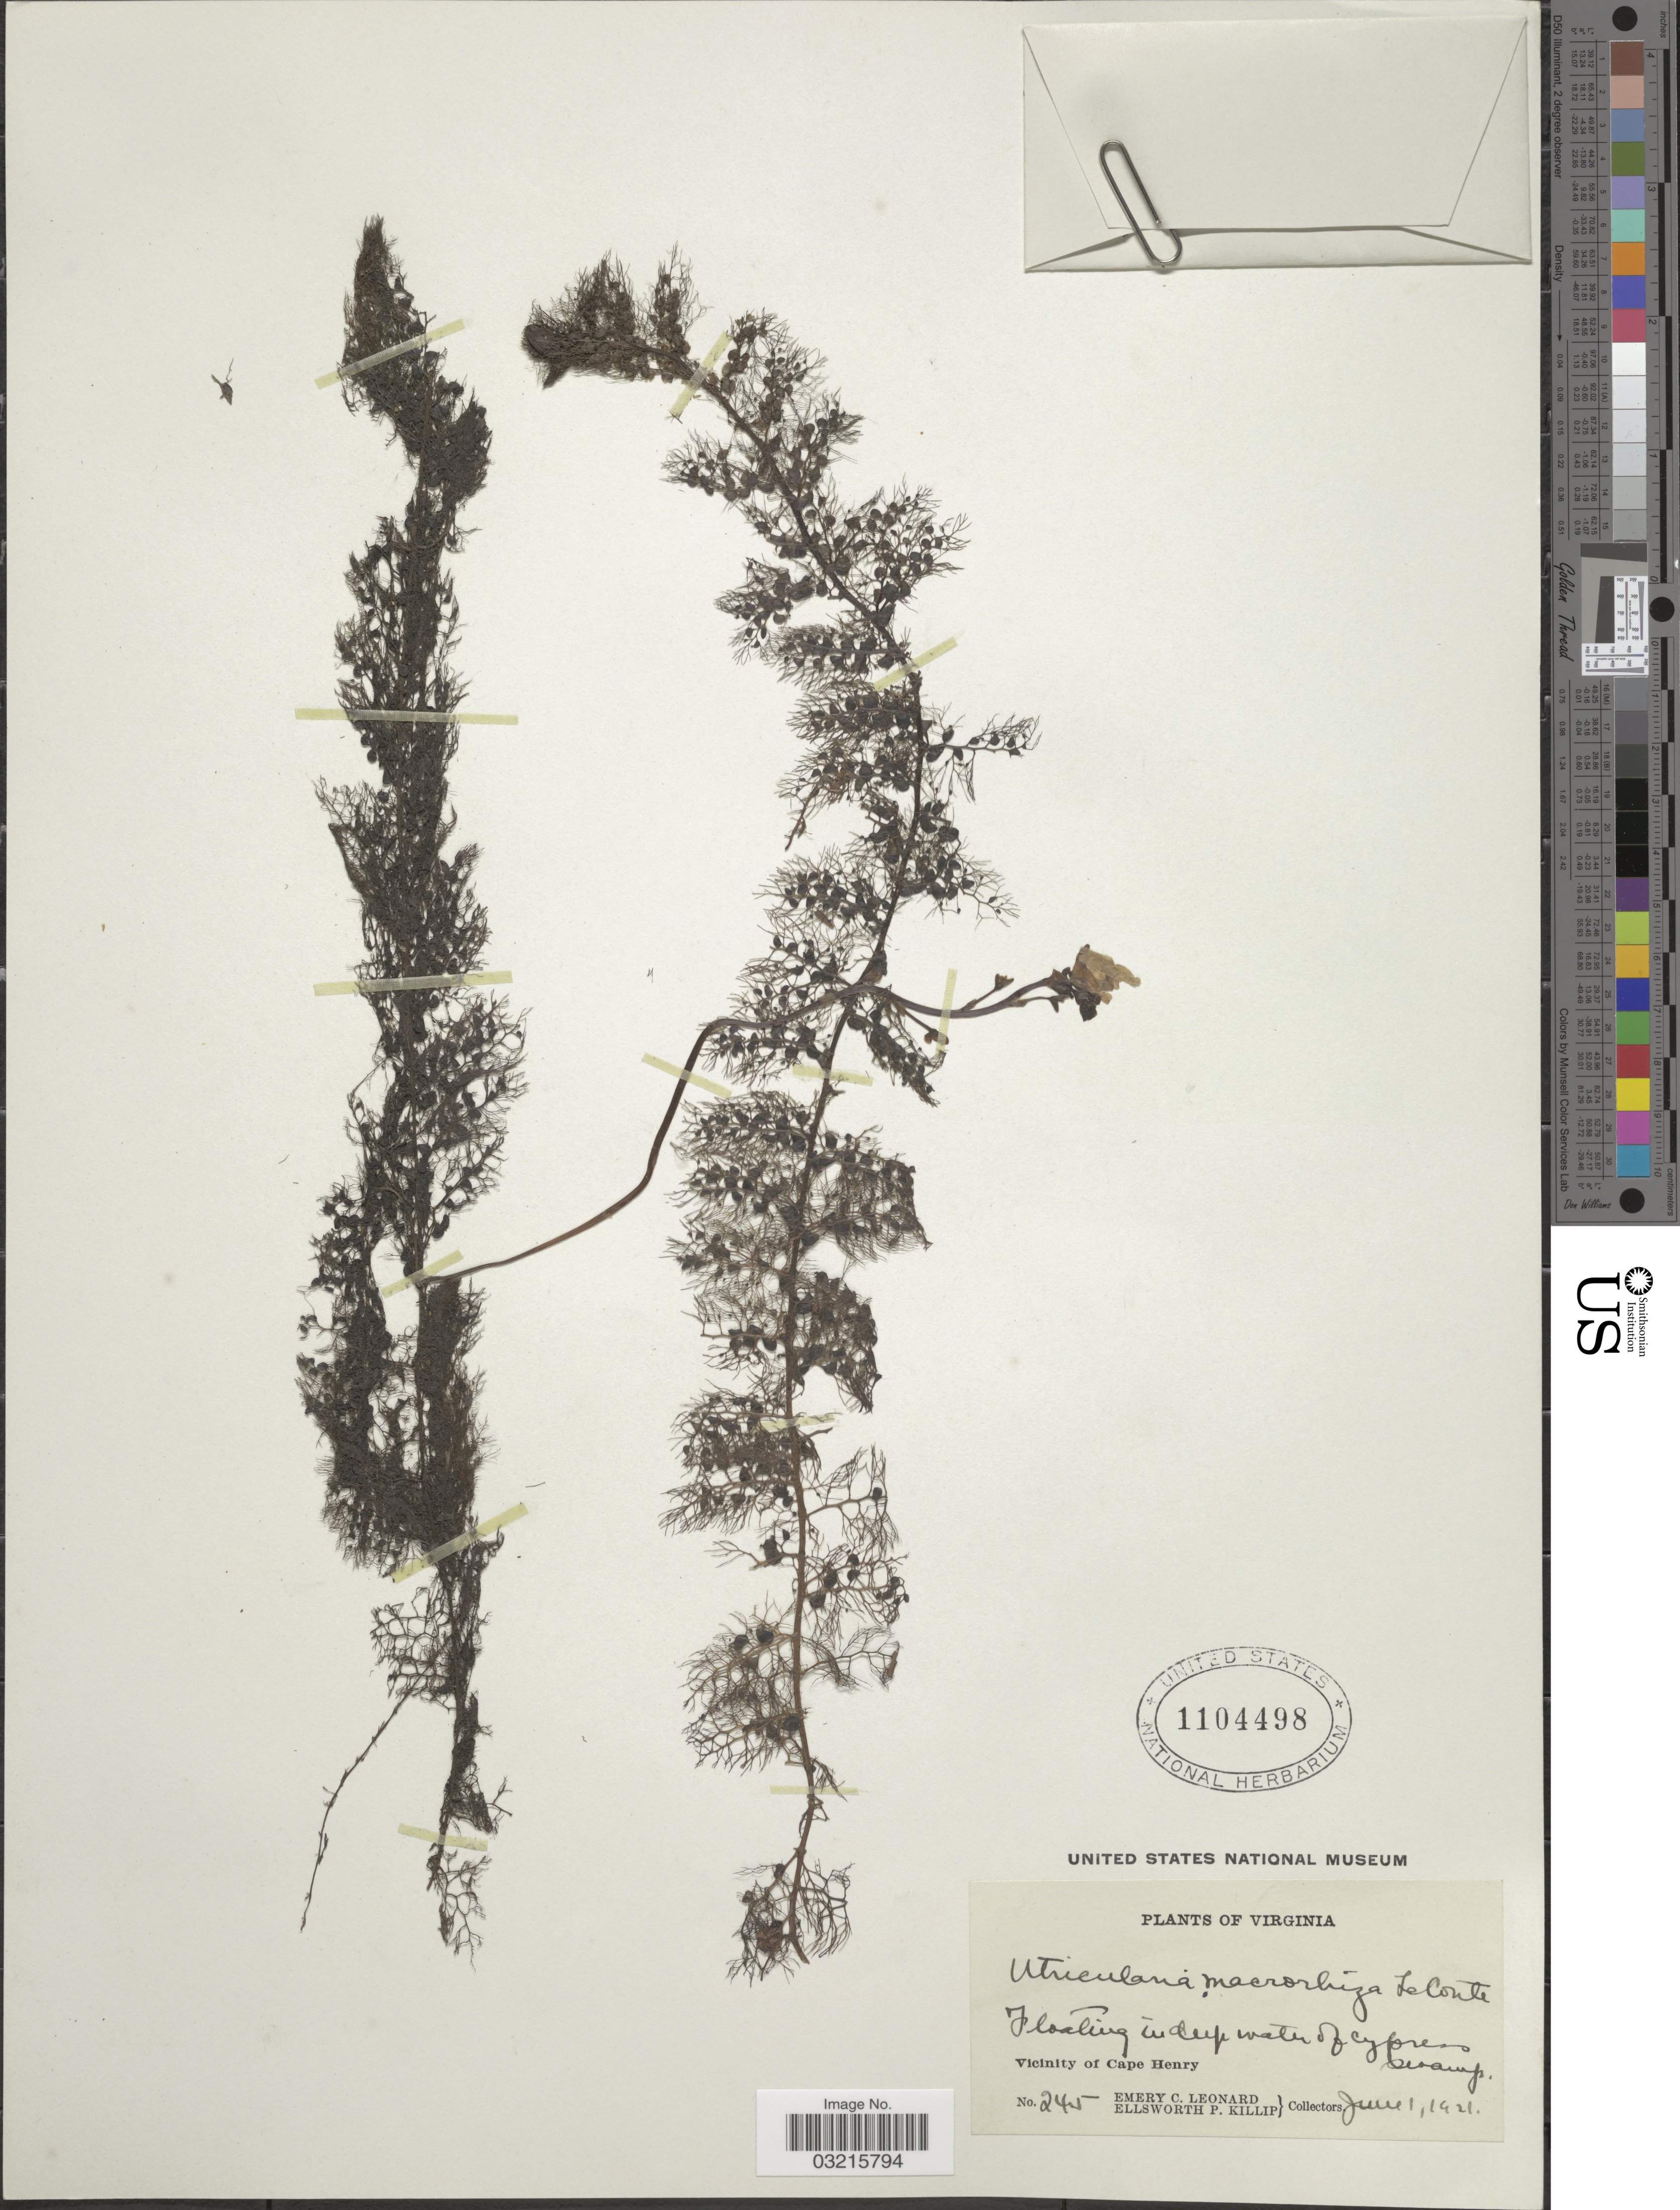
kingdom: Plantae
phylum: Tracheophyta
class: Magnoliopsida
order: Lamiales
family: Lentibulariaceae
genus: Utricularia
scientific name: Utricularia vulgaris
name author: L.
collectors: E. C. Leonard & E. P. Killip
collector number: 245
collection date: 1921-06-01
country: United States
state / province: Virginia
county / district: City of Virginia Beach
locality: Vicinity of Cape Henry.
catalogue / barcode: US 1104498